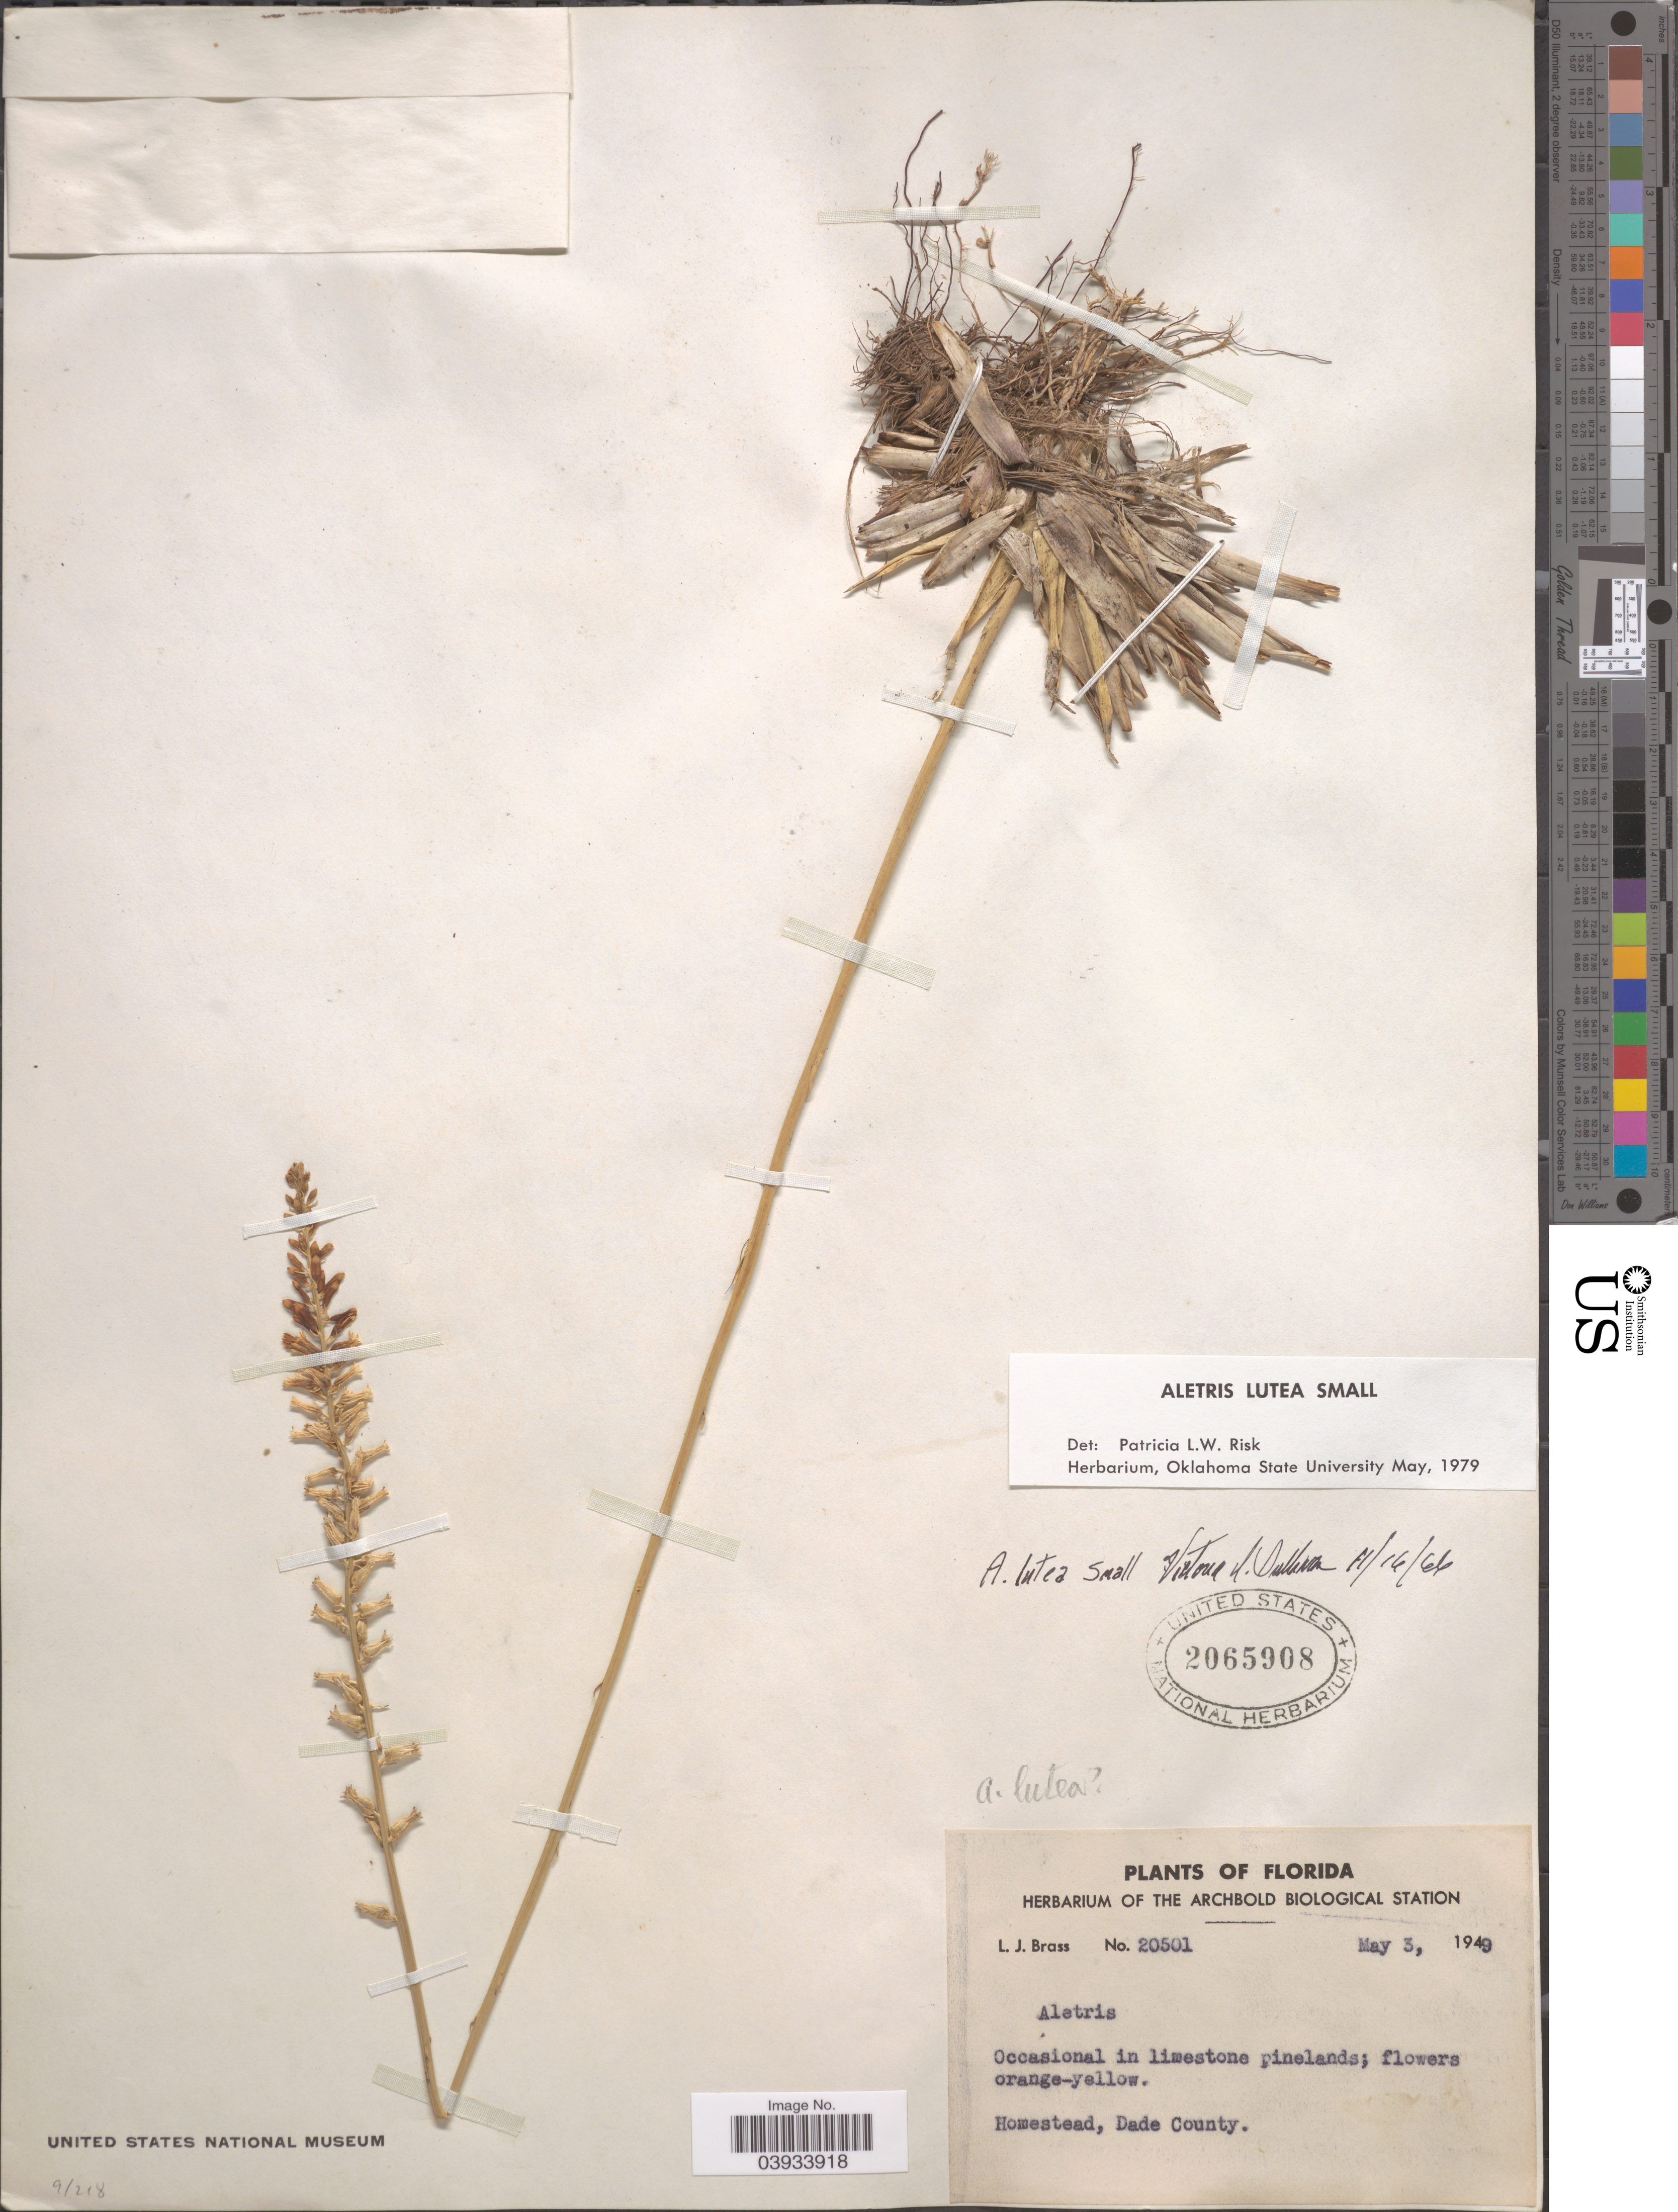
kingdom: Plantae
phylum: Tracheophyta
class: Liliopsida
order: Dioscoreales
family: Nartheciaceae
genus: Aletris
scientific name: Aletris lutea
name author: Small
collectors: L. J. Brass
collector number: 20501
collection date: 1949-05-03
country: United States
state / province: Florida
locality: Homestead, Dade County.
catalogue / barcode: US 2065908